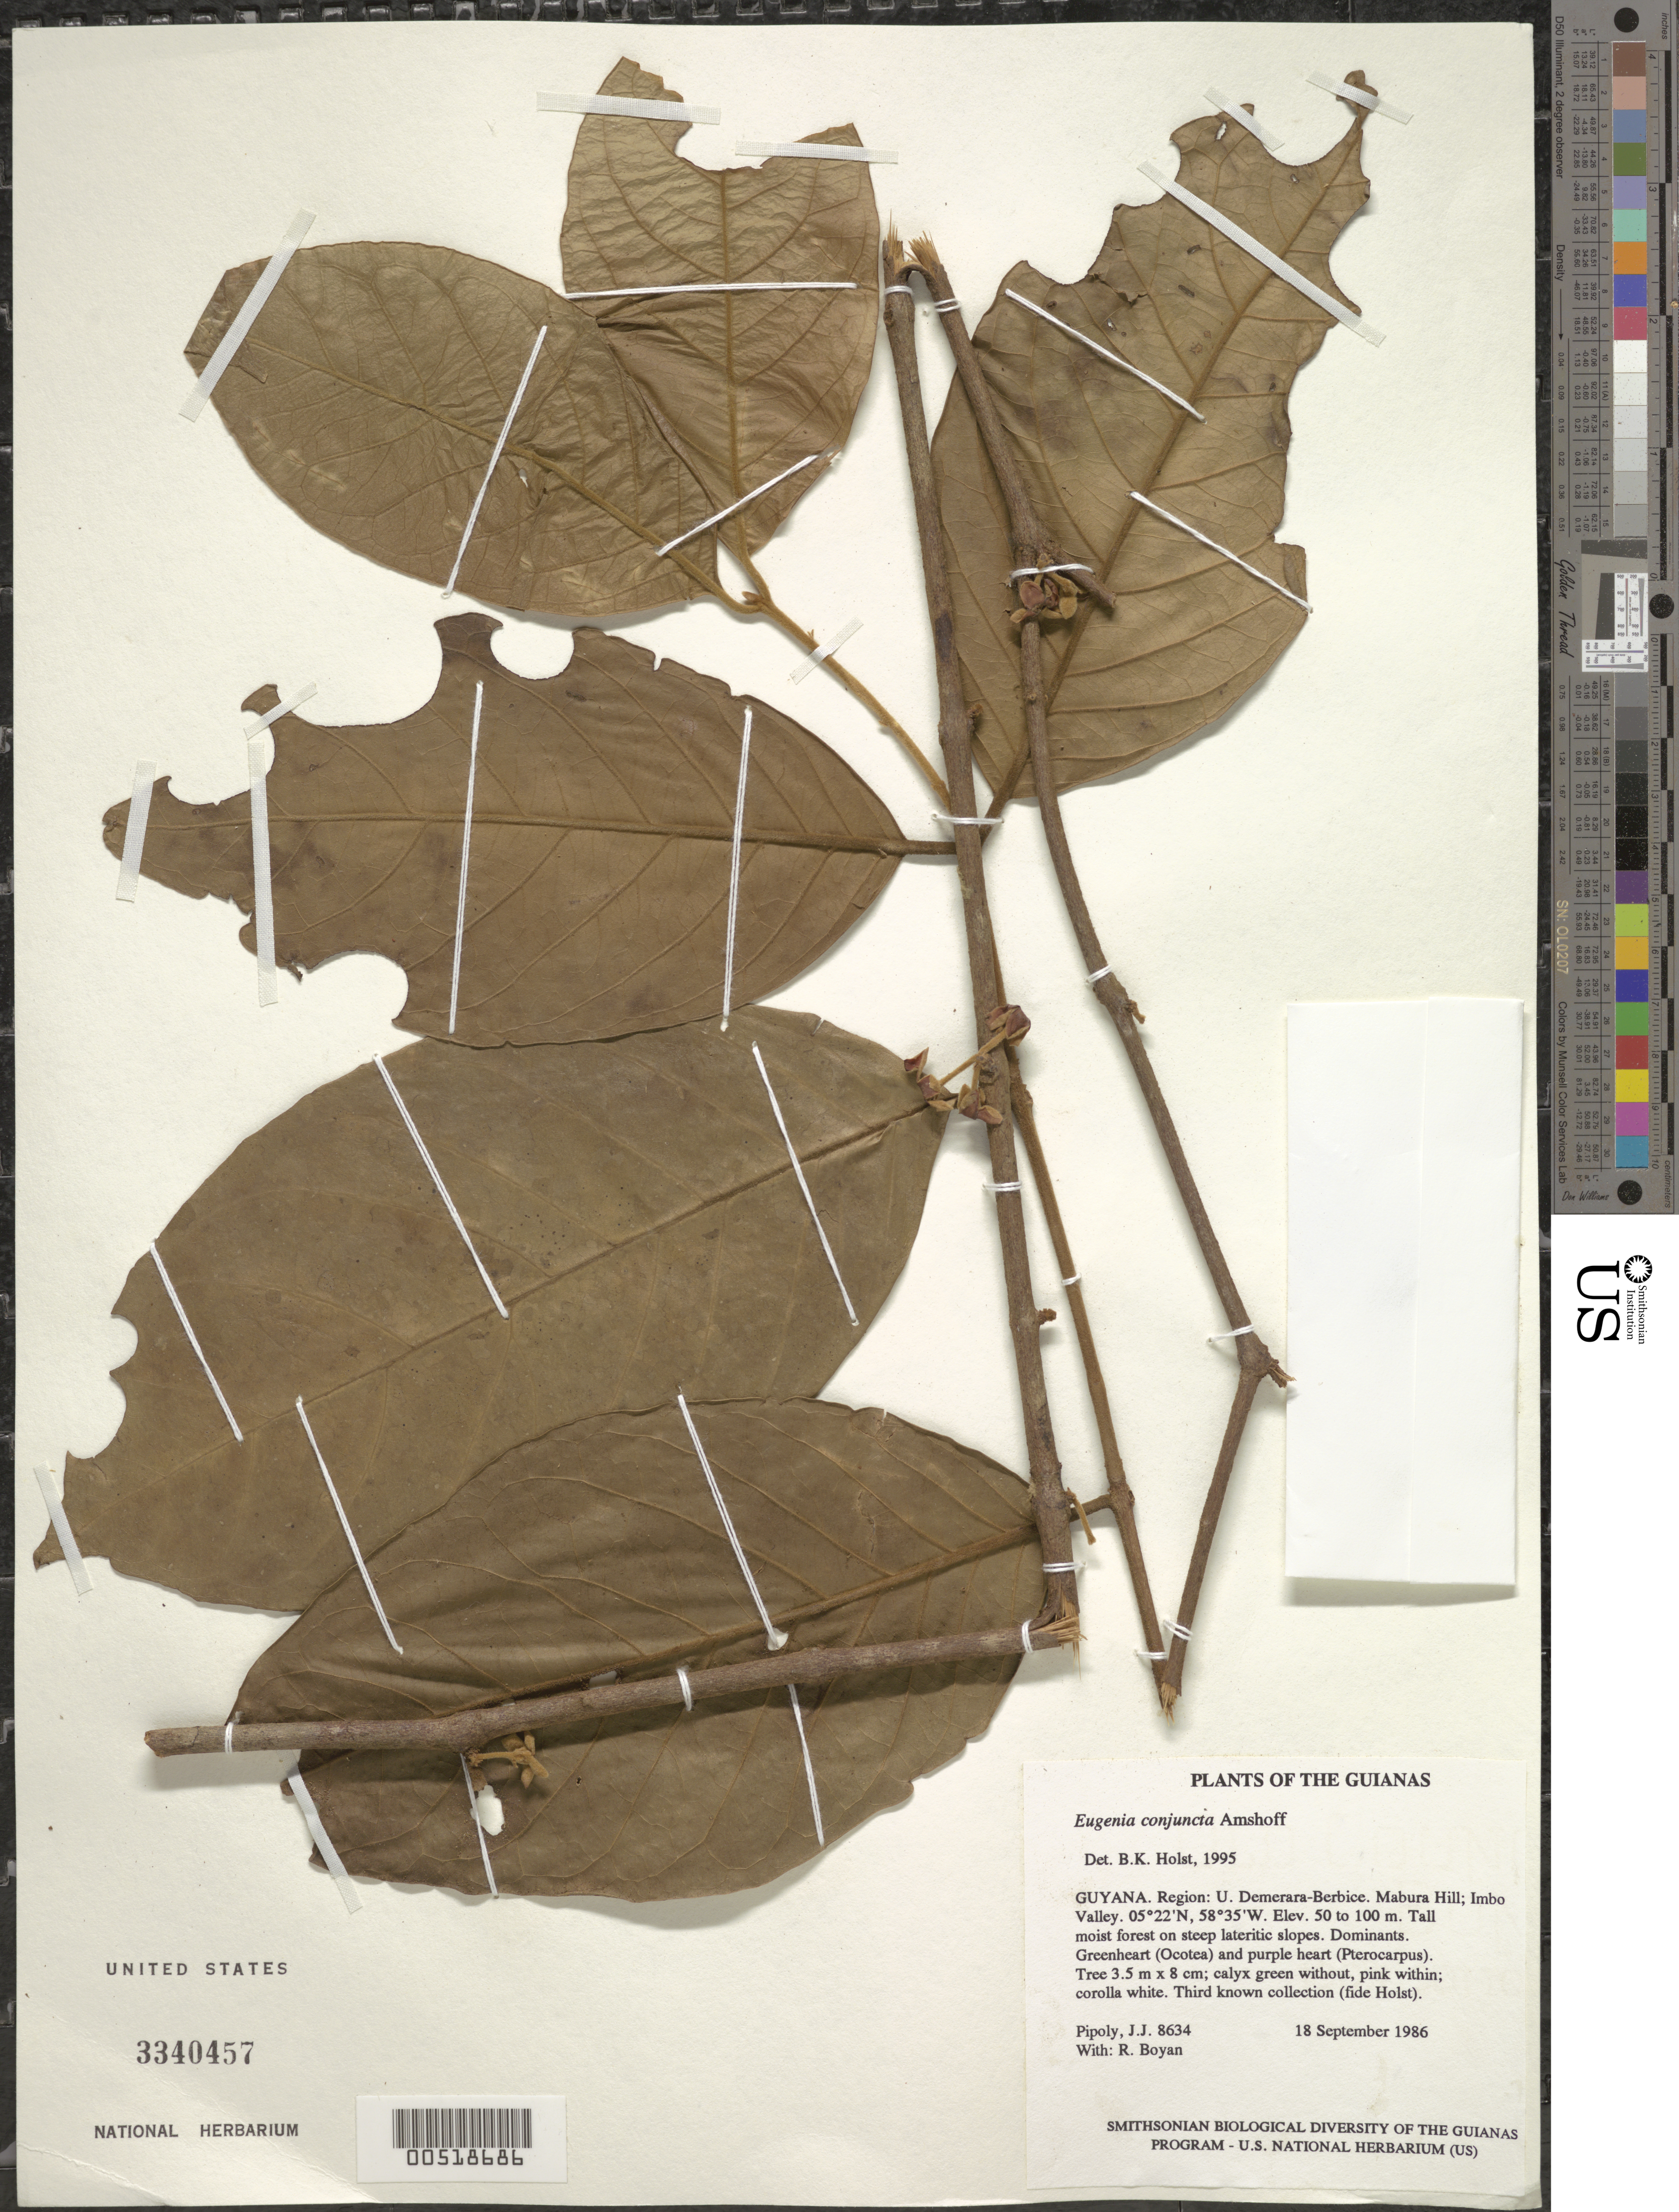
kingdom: Plantae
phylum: Tracheophyta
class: Magnoliopsida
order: Myrtales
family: Myrtaceae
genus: Eugenia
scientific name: Eugenia conjuncta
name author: Amshoff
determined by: Holst, Bruce K.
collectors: J. J. Pipoly & R. Boyan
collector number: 8634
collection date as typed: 18 September 1986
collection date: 1986-09-18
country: Guyana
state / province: U. Demerara-Berbice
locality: Mabura Hill; Imbo Valley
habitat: Tall moist forest on steep lateritic slopes. Dominants. Greenheart (Ocotea) and purple heart (Pterocarpus)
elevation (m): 50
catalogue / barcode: US 3340457